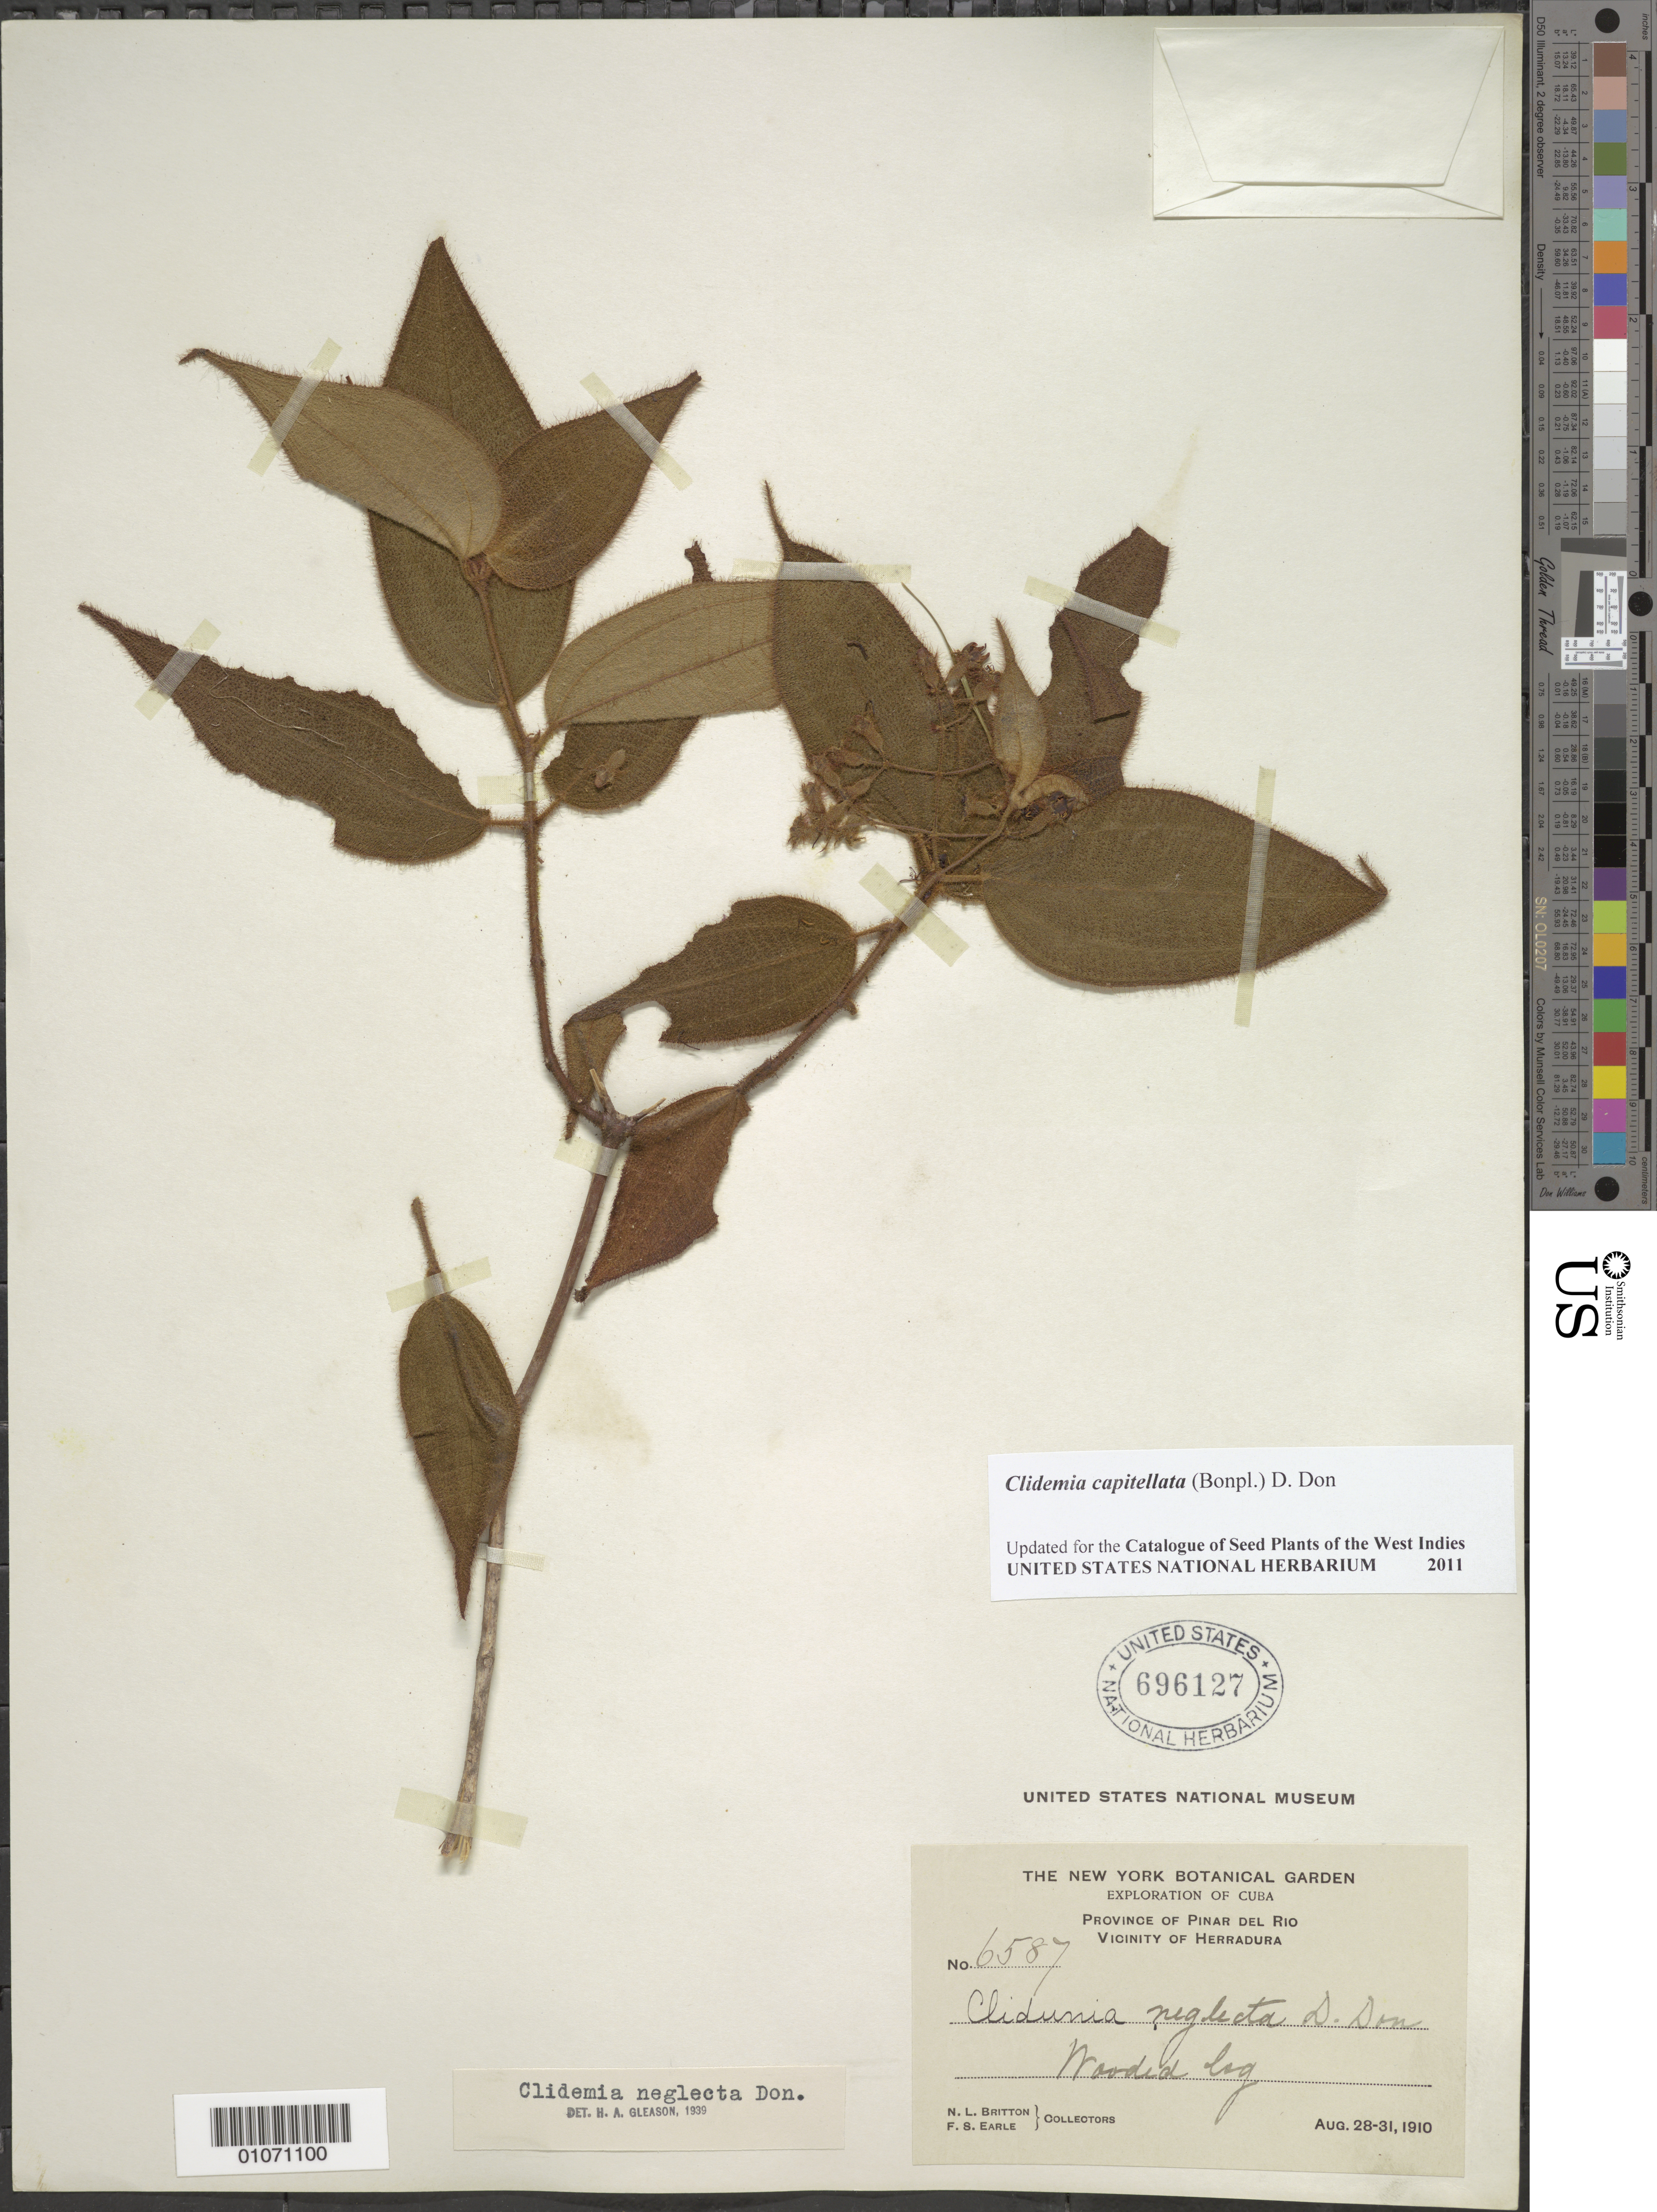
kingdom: Plantae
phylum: Tracheophyta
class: Magnoliopsida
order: Myrtales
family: Melastomataceae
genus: Clidemia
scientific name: Clidemia urceolata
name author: DC.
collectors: N. Britton & F. S. Earle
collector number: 6587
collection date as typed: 28 Aug 1910 to 31 Aug 1910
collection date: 1910-08-28/1910-08-31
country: Cuba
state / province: Pinar del Rio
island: Cuba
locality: Herradura vicinity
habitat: Wooded bog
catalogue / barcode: US 696127